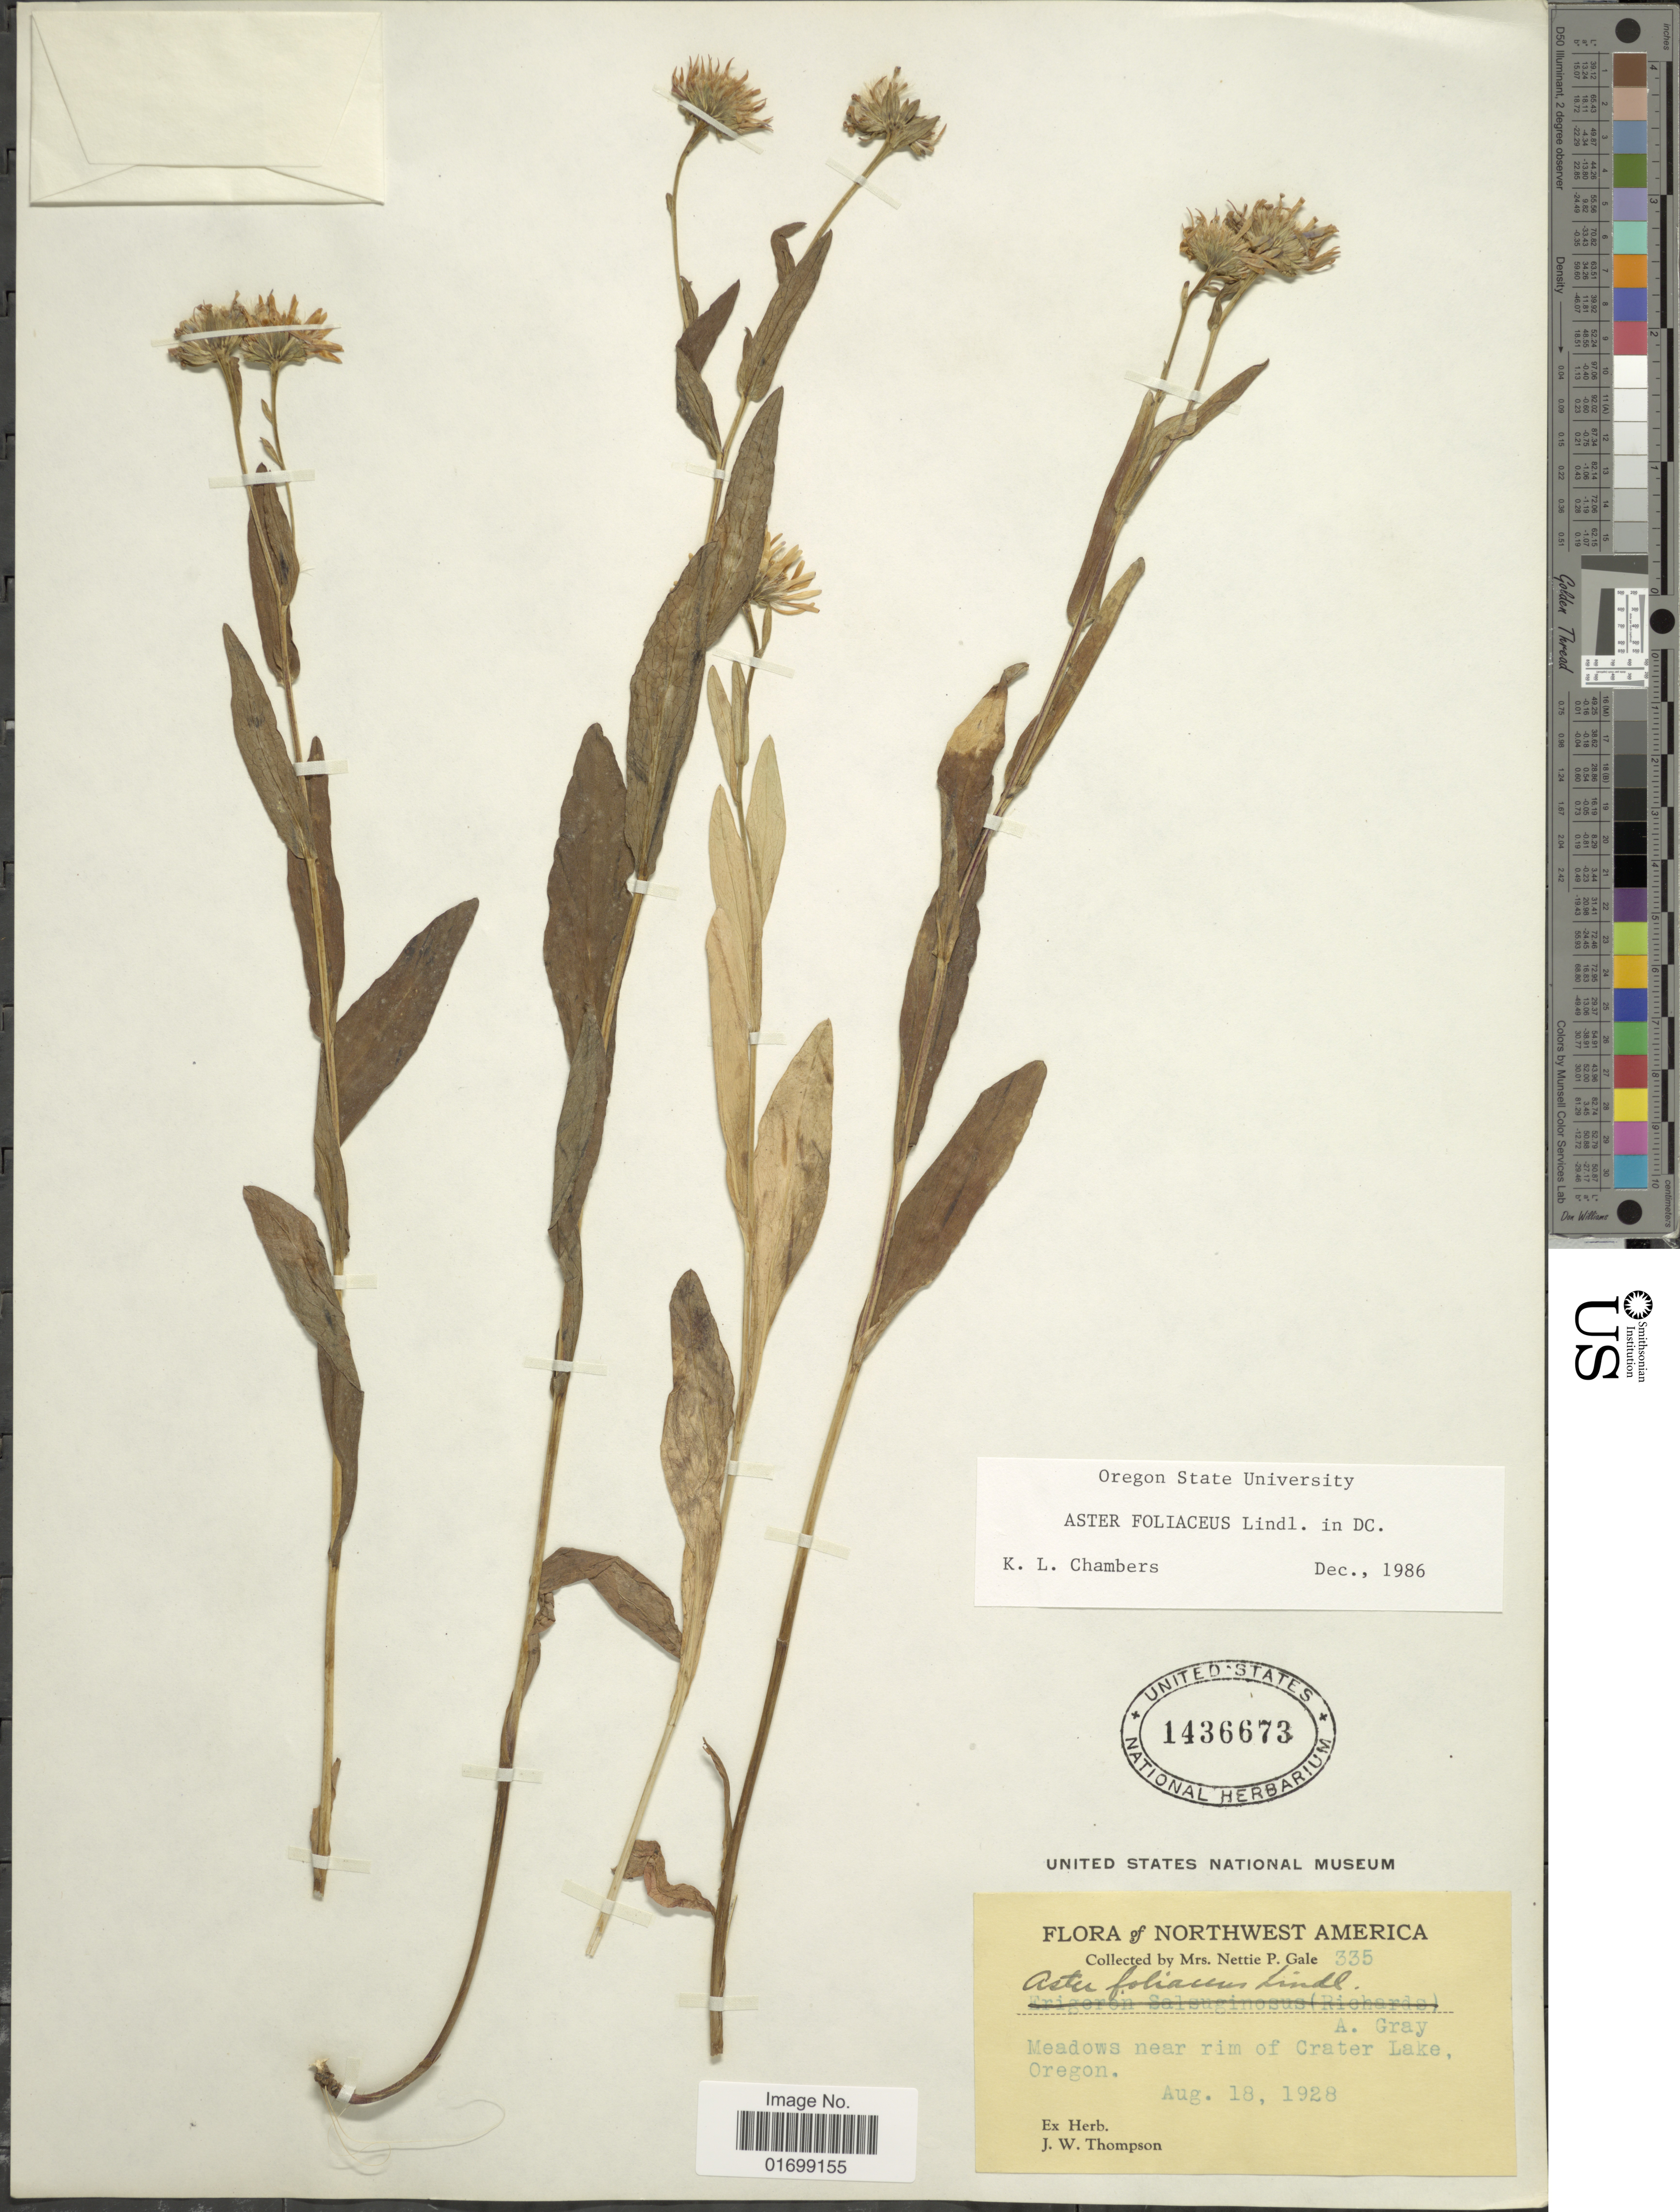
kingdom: Plantae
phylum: Tracheophyta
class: Magnoliopsida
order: Asterales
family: Asteraceae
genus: Symphyotrichum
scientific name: Symphyotrichum foliaceum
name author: (Lindl. ex DC.) G.L. Nesom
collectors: N. Gale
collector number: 335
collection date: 1928-08-18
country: United States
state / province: Oregon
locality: Meadows near rim of Crater Lake.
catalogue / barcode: US 1436673